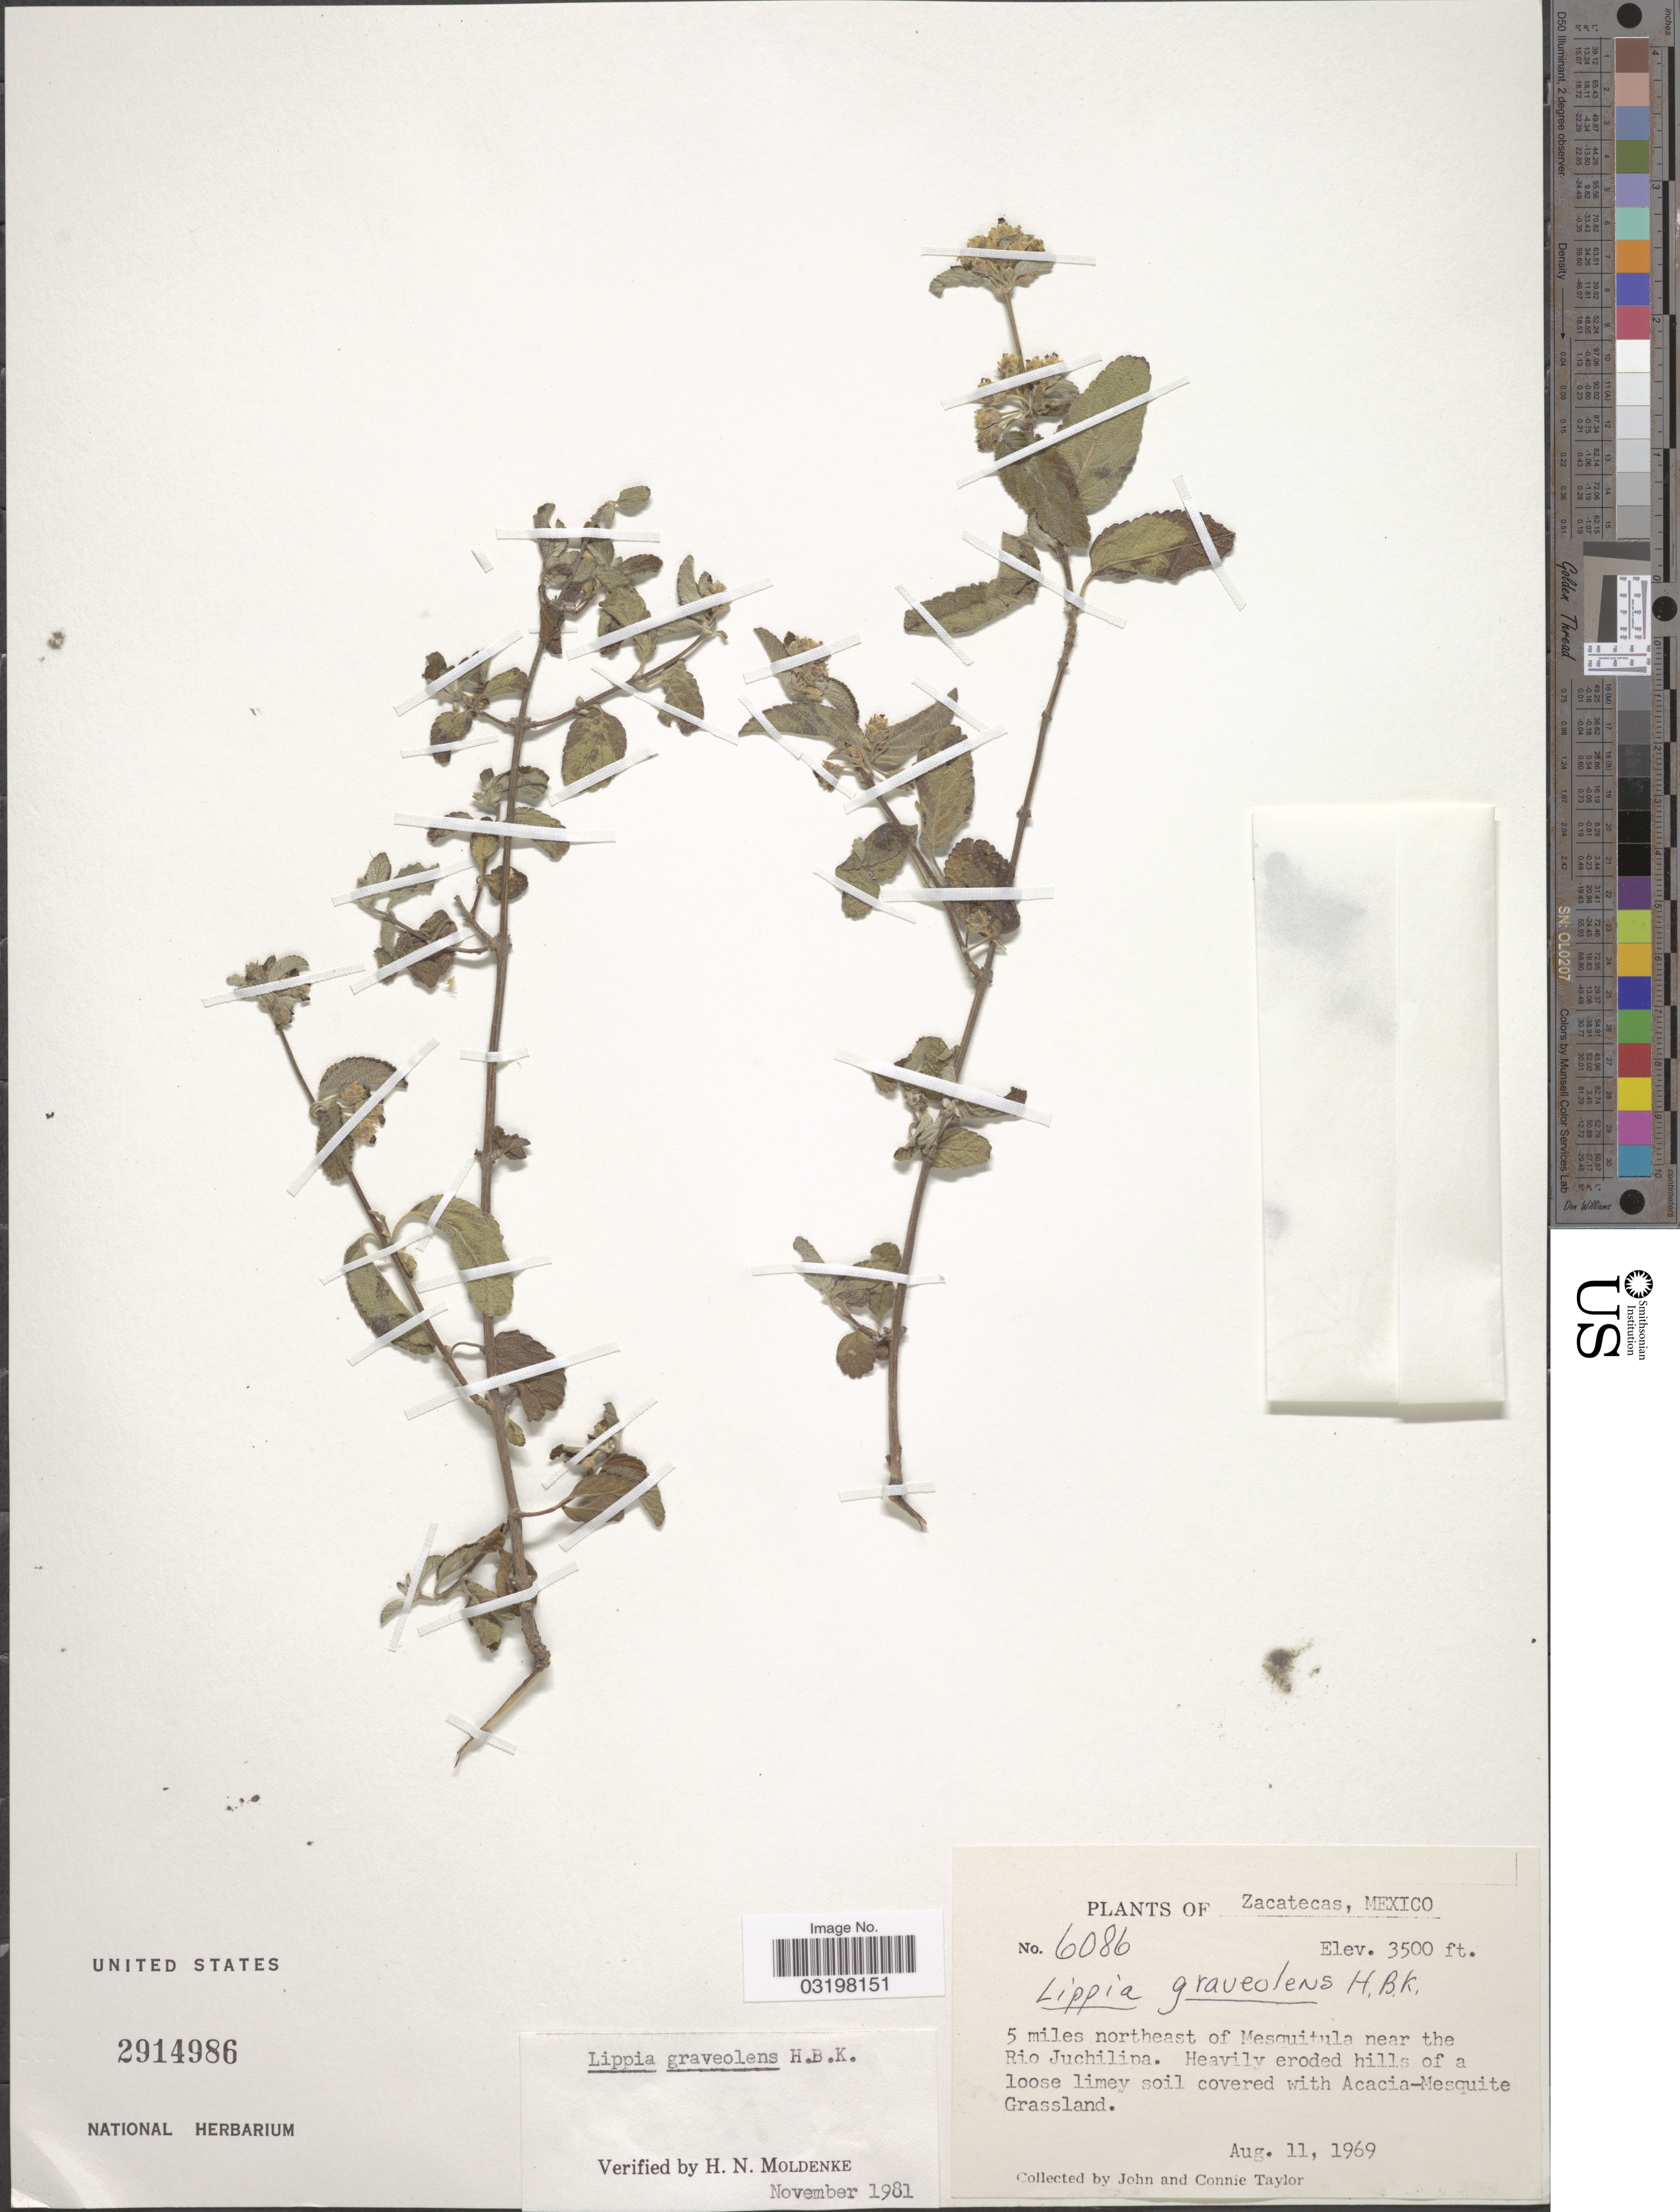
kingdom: Plantae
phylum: Tracheophyta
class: Magnoliopsida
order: Lamiales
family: Verbenaceae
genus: Lippia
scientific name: Lippia graveolens f. graveolens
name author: Kunth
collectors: J. Taylor & C. Taylor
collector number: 6086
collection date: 1969-08-11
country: Mexico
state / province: Zacatecas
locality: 5 miles northeast of Mesquitula near the Rio Juchilipa.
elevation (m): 1067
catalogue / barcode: US 2914986